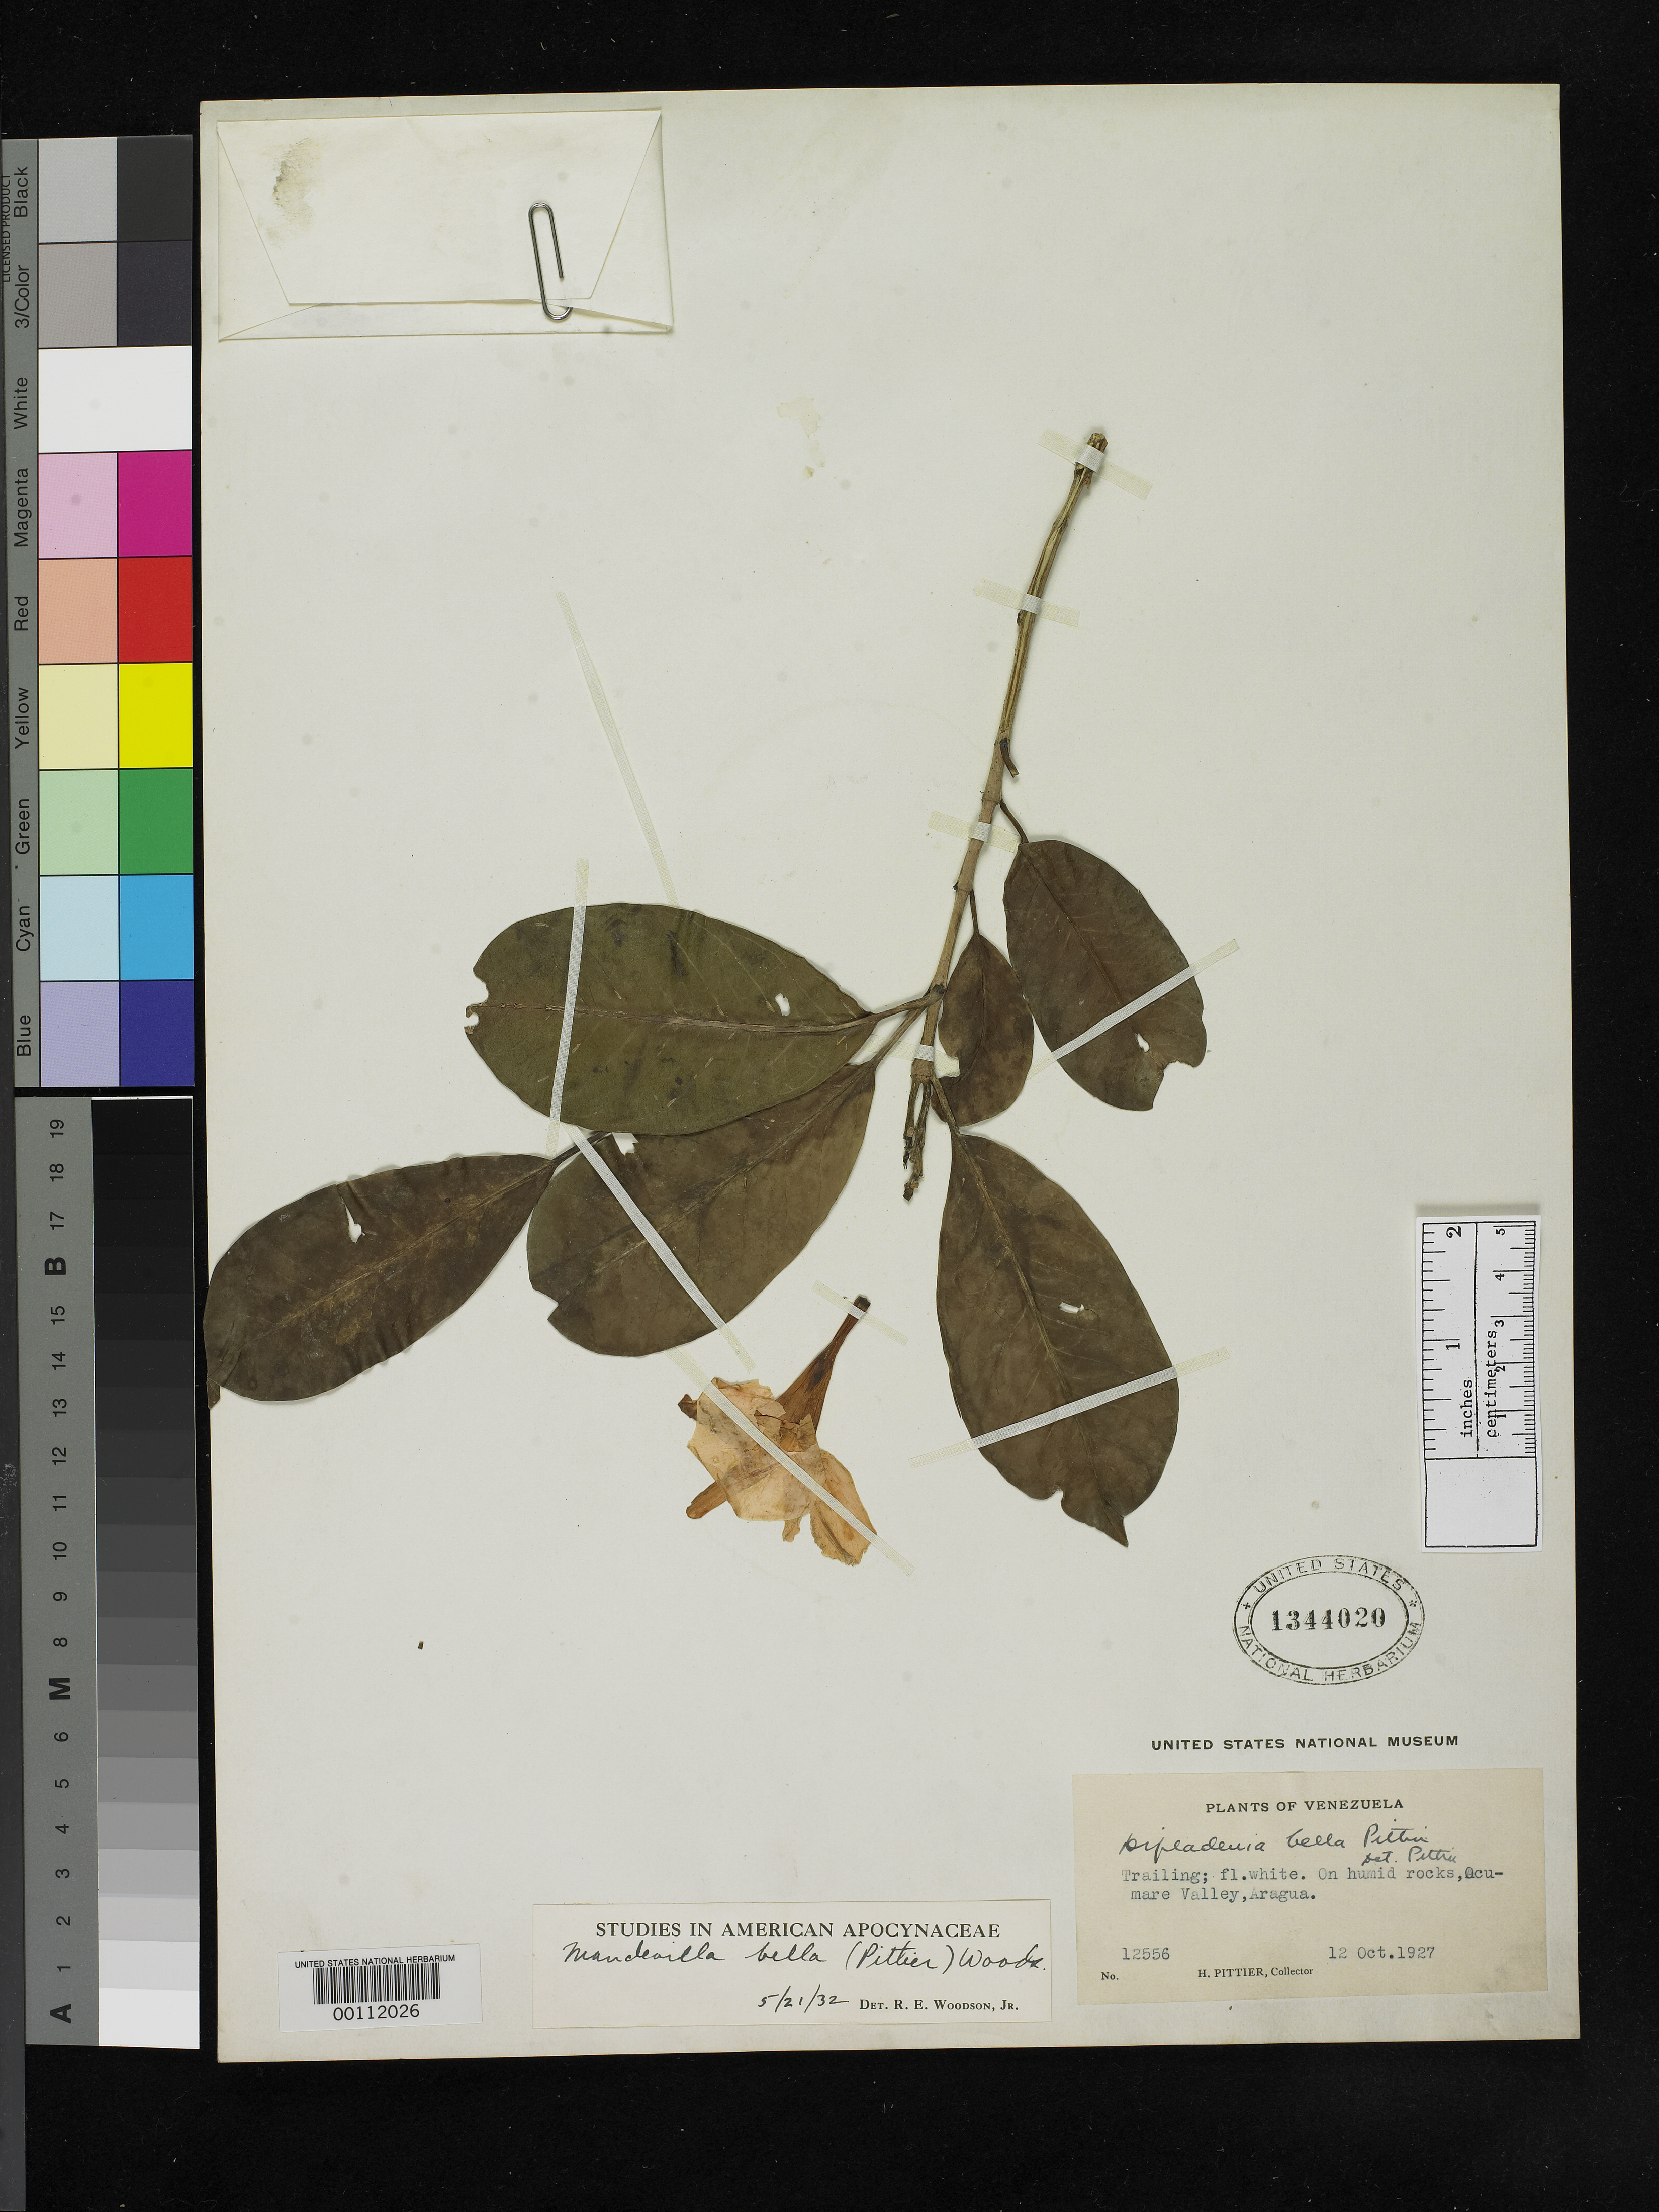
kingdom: Plantae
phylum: Tracheophyta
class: Magnoliopsida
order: Gentianales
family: Apocynaceae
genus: Dipladenia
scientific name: Dipladenia bella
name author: Pittier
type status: Paratype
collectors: H. F. Pittier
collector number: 12556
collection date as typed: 12 Oct 1927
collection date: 1927-10-12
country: Venezuela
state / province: Aragua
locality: Ocumare Valley.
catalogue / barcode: US 1344020